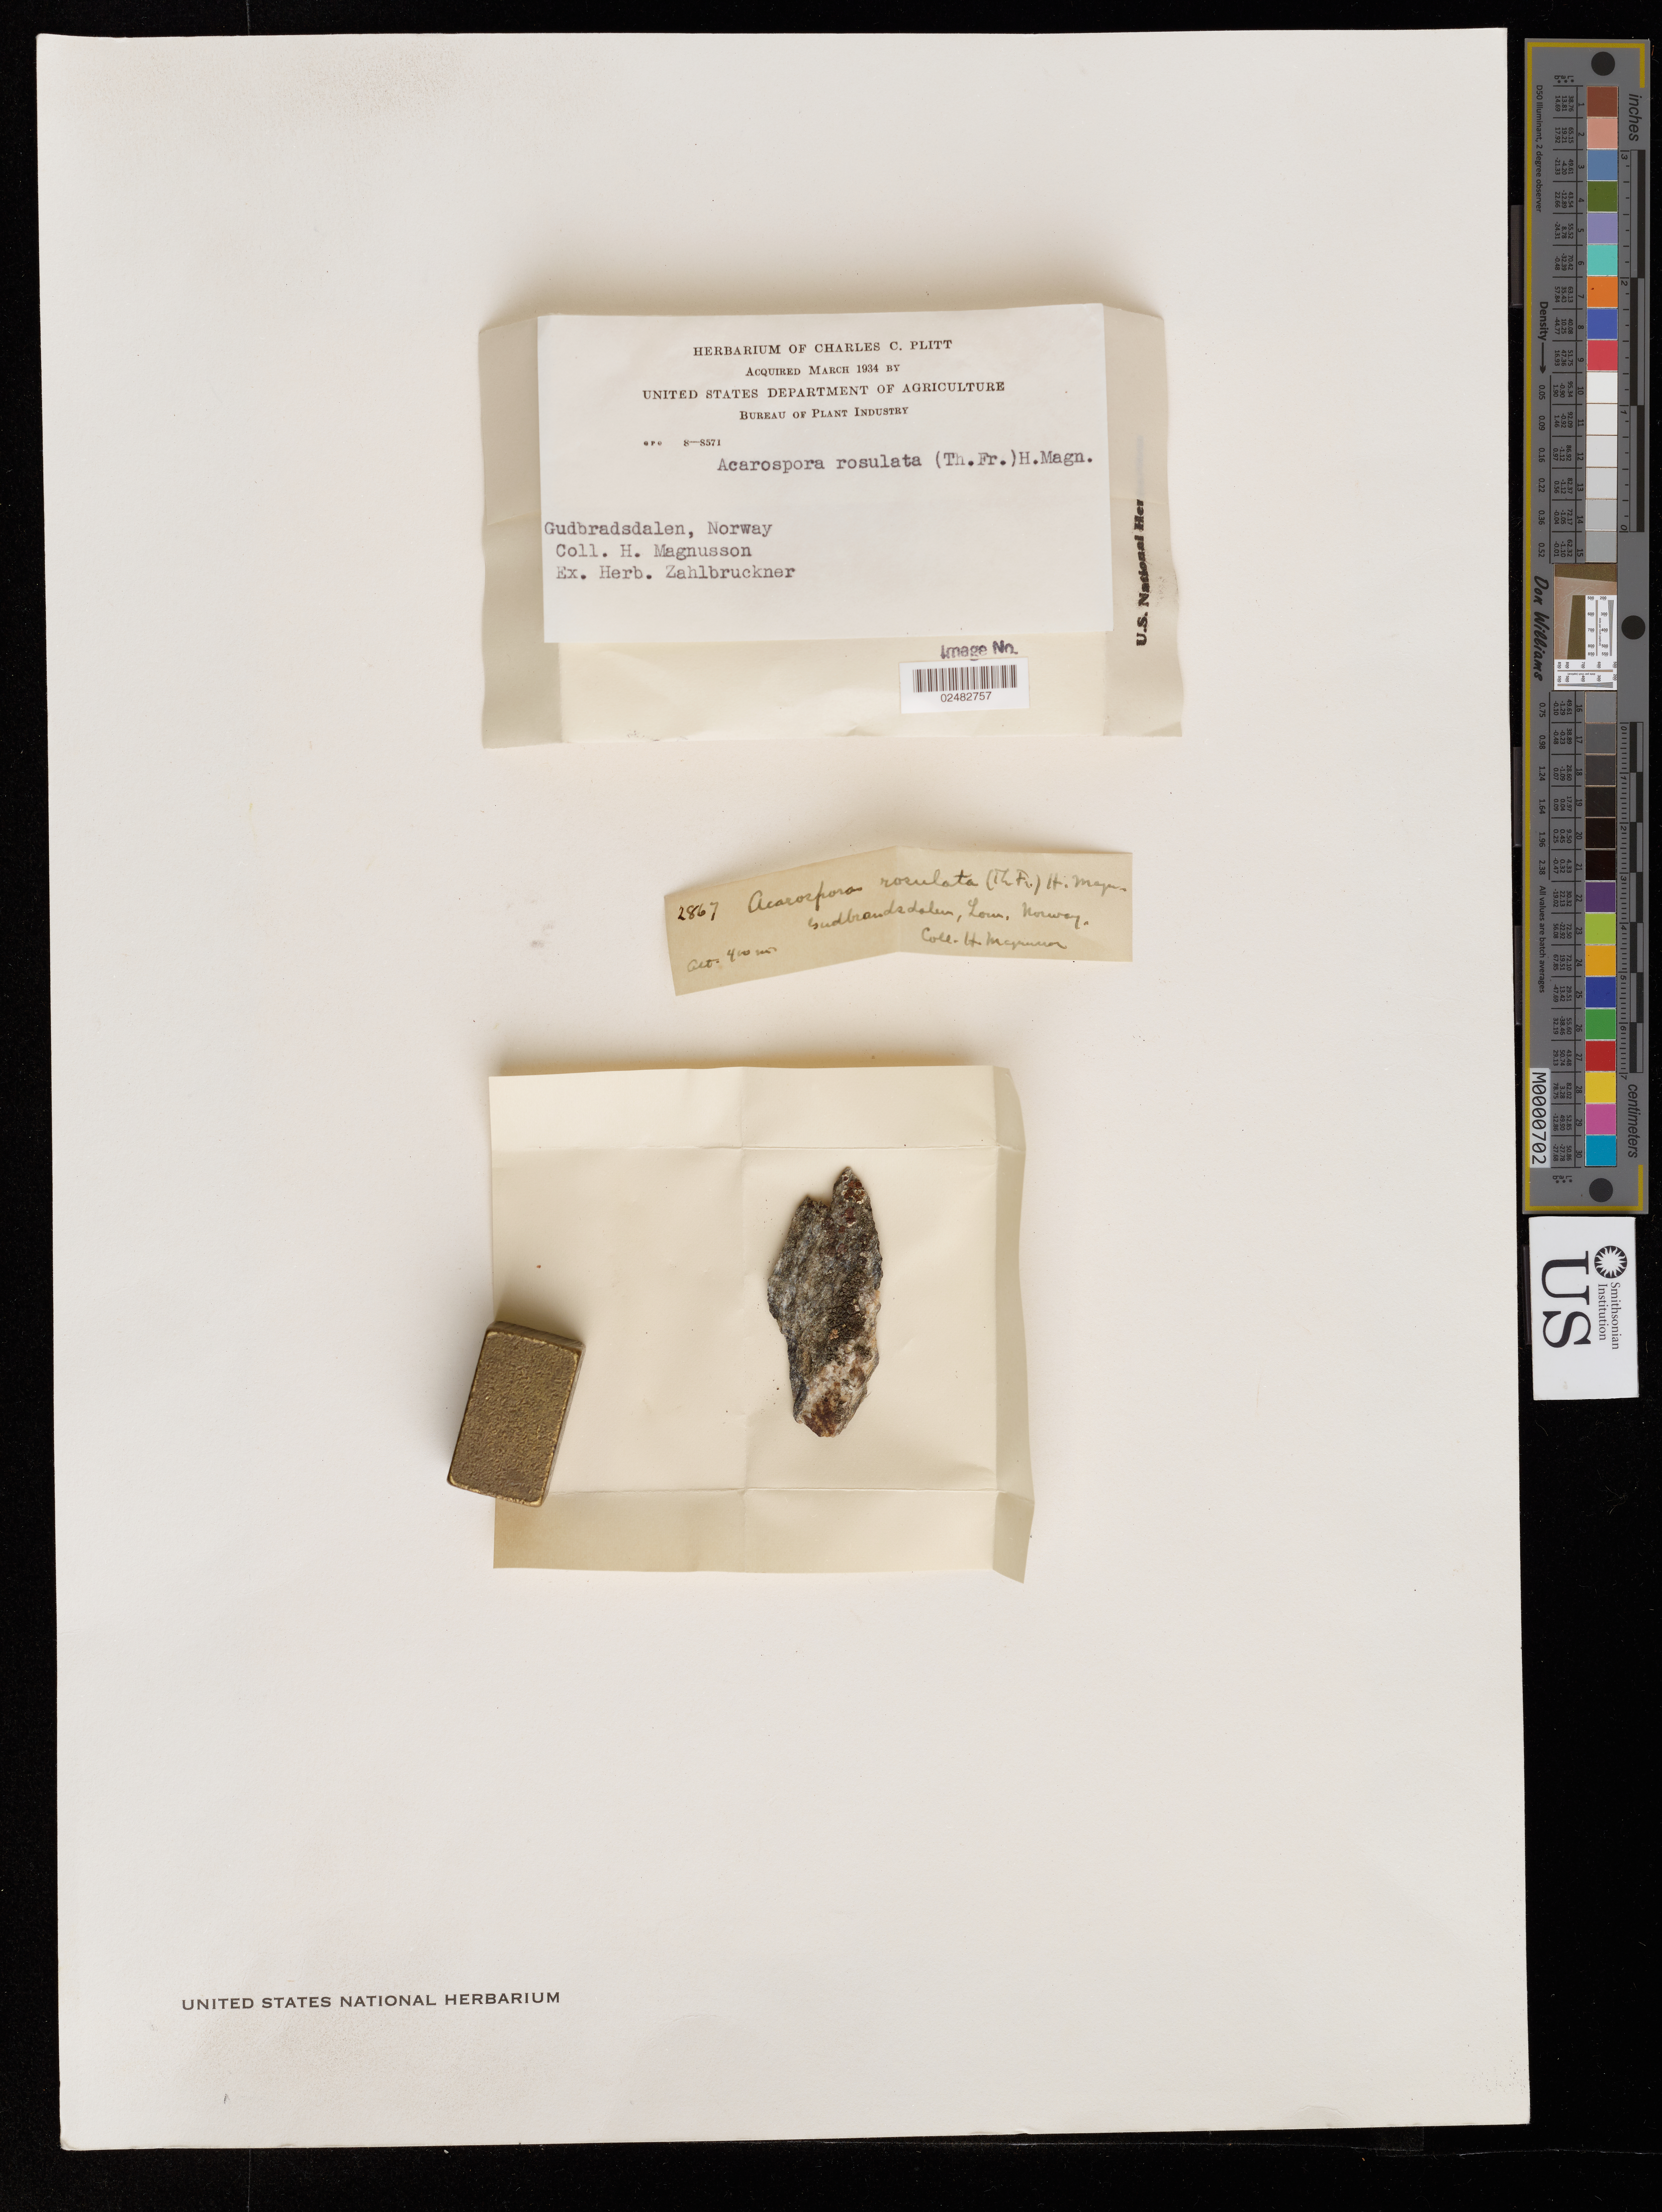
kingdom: Fungi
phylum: Ascomycota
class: Lecanoromycetes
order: Acarosporales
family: Acarosporaceae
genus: Acarospora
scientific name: Acarospora rosulata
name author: (Th. Fr.) H. Magn.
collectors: H. Magnusson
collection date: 1934-03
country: Norway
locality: Gudbradsdalen